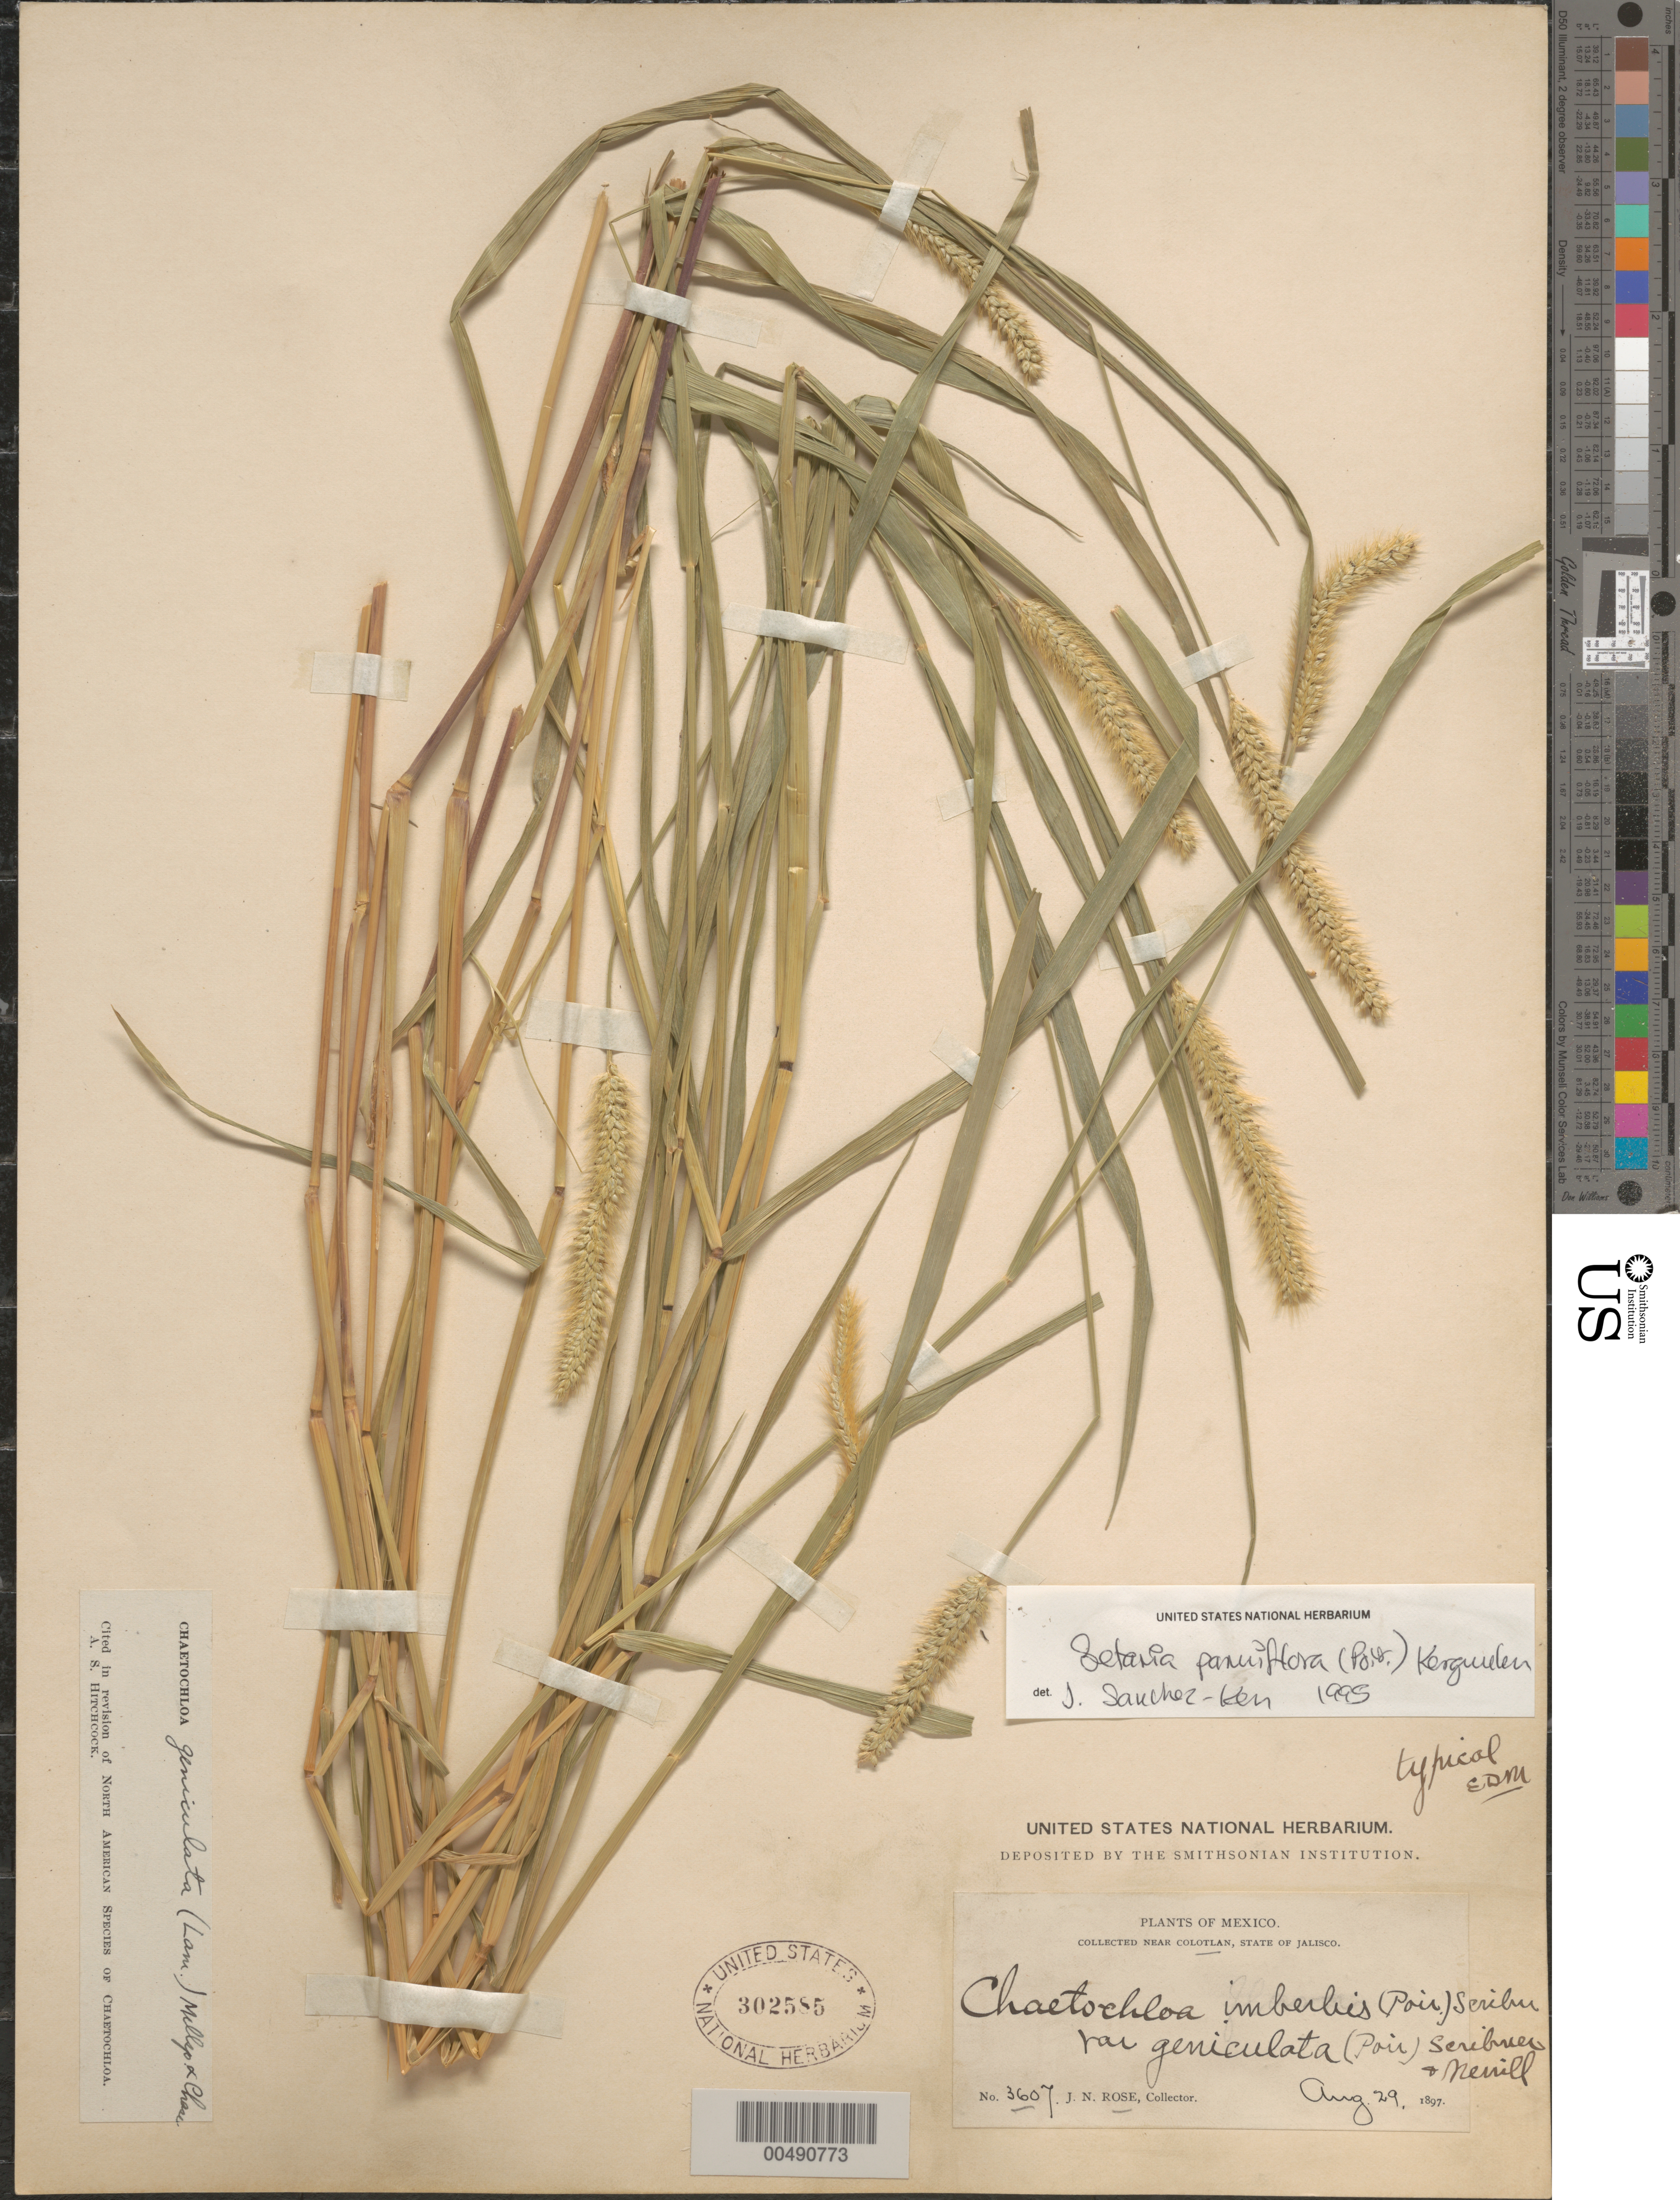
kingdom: Plantae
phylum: Tracheophyta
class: Liliopsida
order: Poales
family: Poaceae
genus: Setaria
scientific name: Setaria parviflora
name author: (Poir.) Kerguélen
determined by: Sánchez-Ken, J. G.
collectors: J. N. Rose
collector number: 3607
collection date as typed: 29 Aug 1897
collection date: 1897-08-29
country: Mexico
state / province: Jalisco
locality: Near Colotlan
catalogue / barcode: US 302585